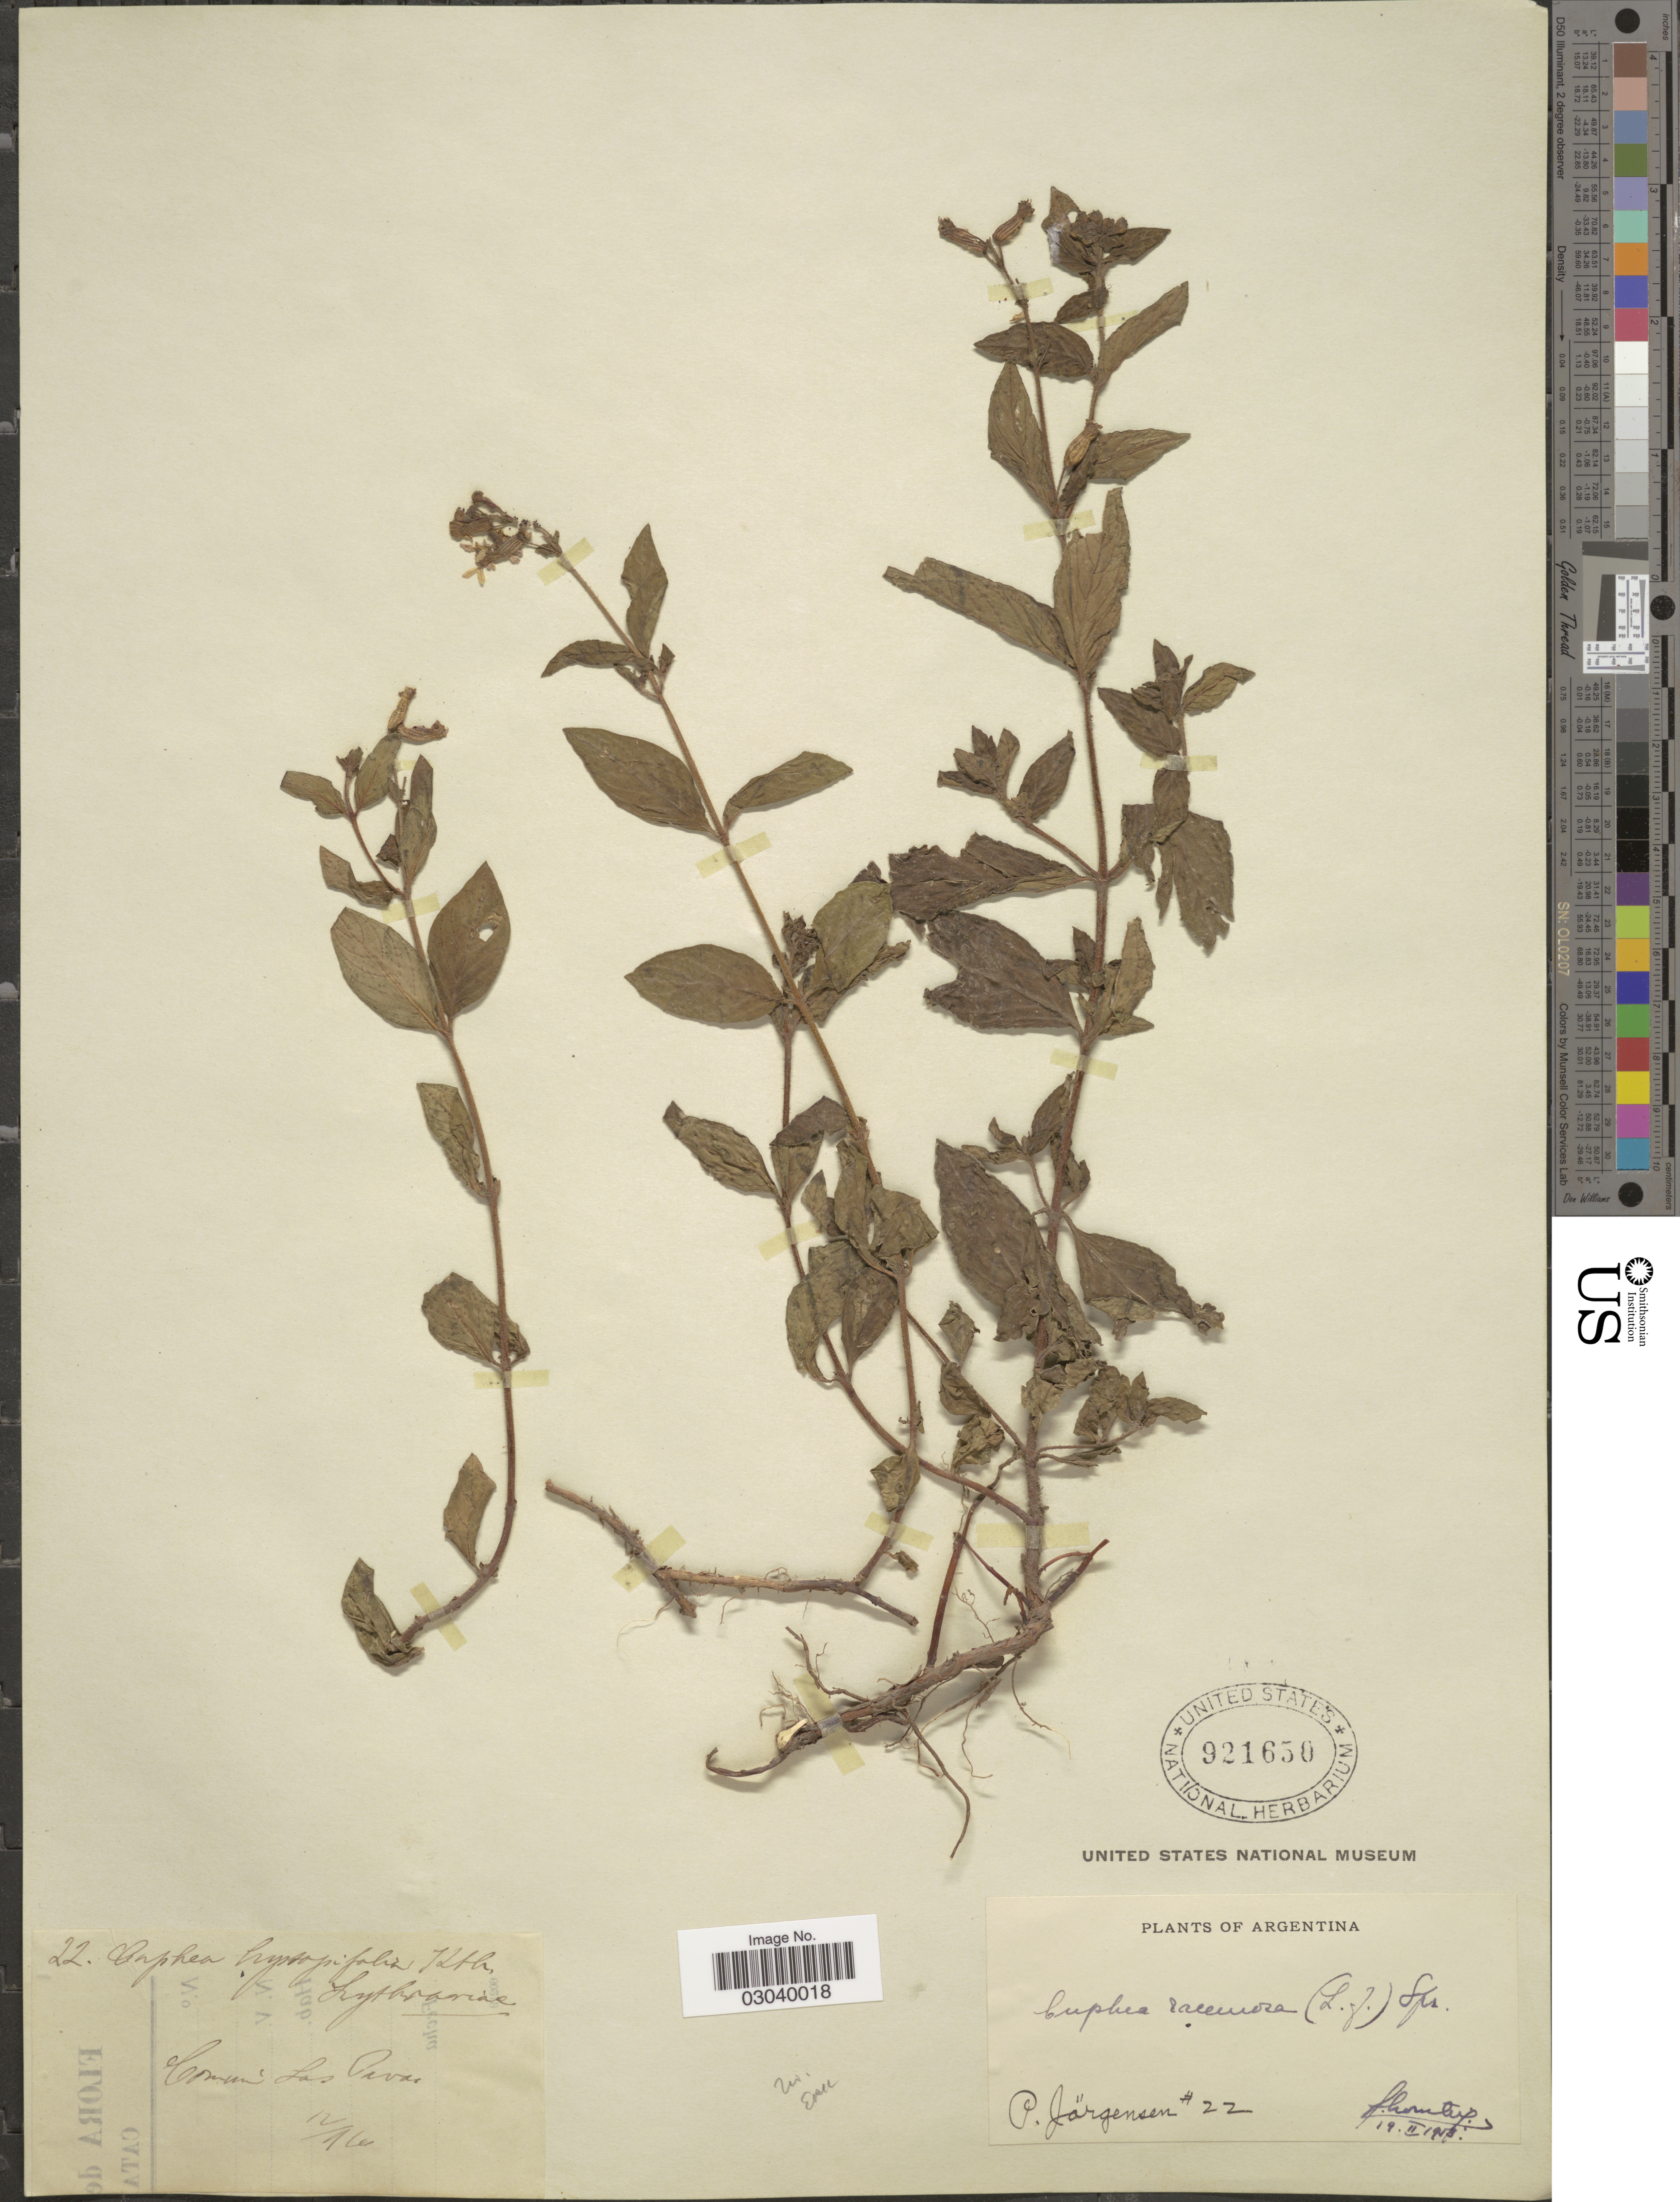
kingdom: Plantae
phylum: Tracheophyta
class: Magnoliopsida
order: Myrtales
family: Lythraceae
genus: Cuphea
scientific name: Cuphea racemosa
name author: (L. f.) Spreng.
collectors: P. Jörgensen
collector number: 22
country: Argentina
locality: Común Las Pavas.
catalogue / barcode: US 921650